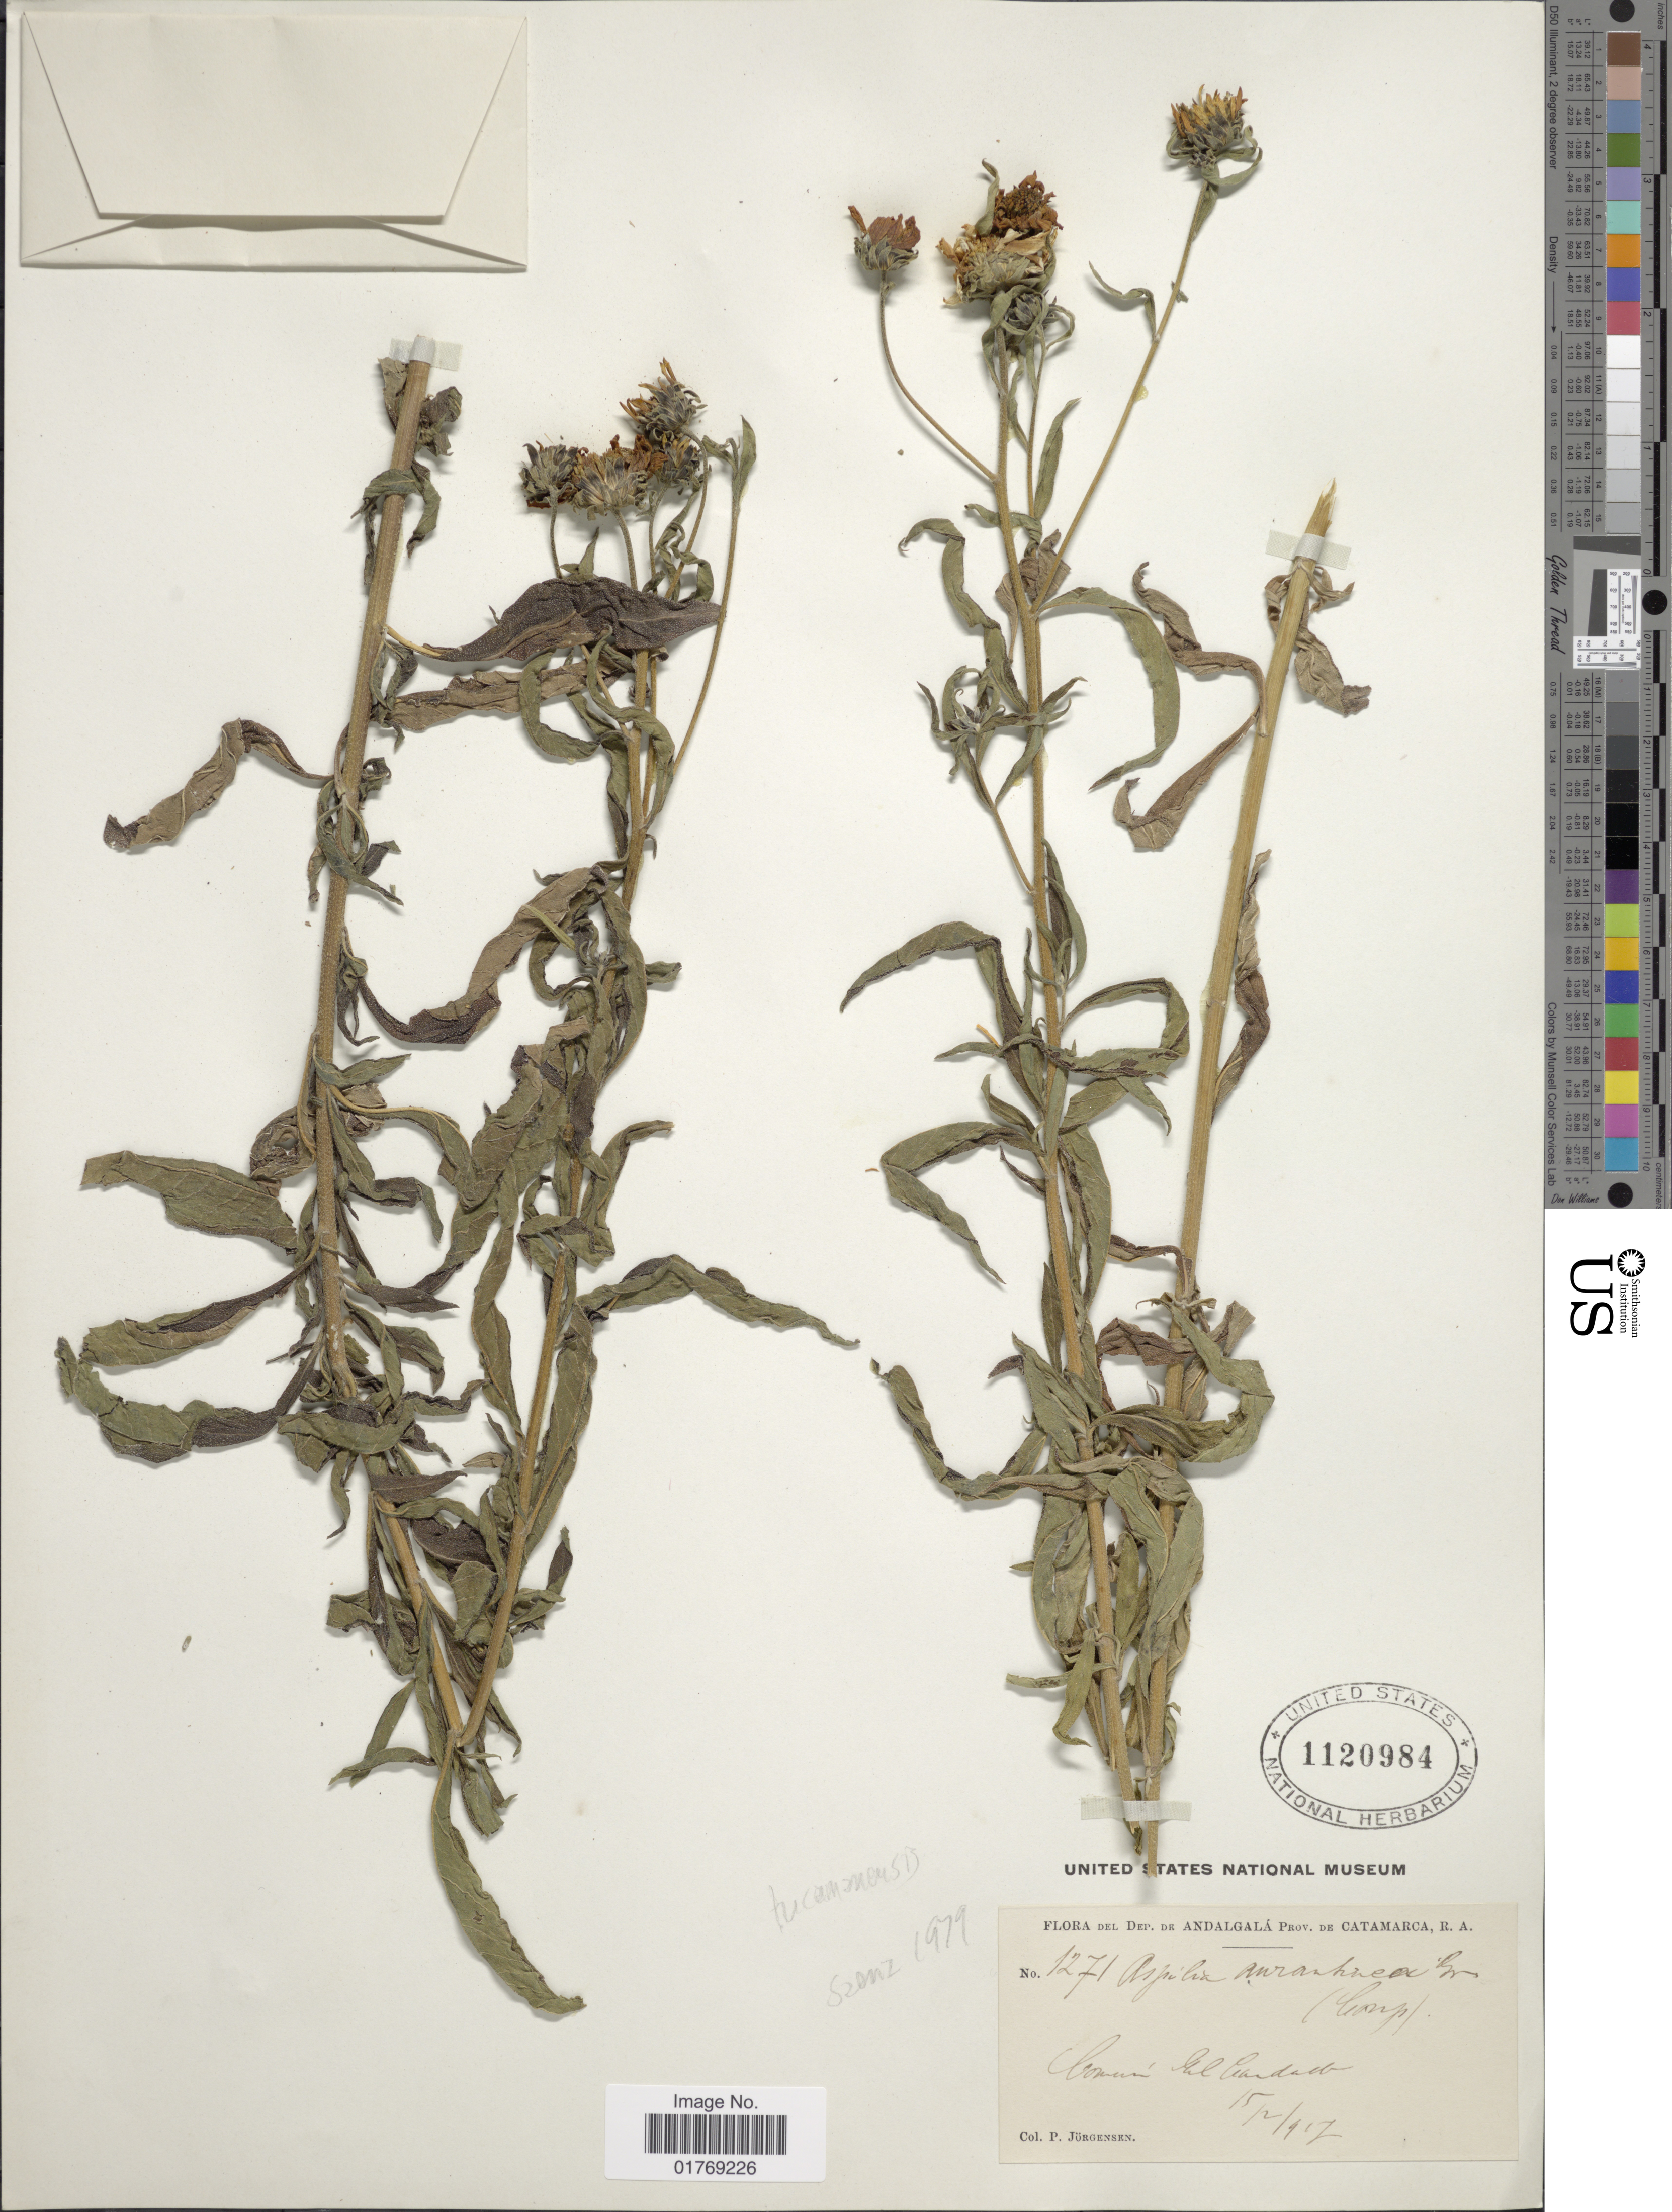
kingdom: Plantae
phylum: Tracheophyta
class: Magnoliopsida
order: Asterales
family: Asteraceae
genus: Viguiera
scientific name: Viguiera tucumanensis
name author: (Hook. & Arn.) Griseb.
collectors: P. Jörgensen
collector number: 1271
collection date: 1917-02-15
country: Argentina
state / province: Catamarca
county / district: Andalgalá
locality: El Candado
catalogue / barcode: US 1120984